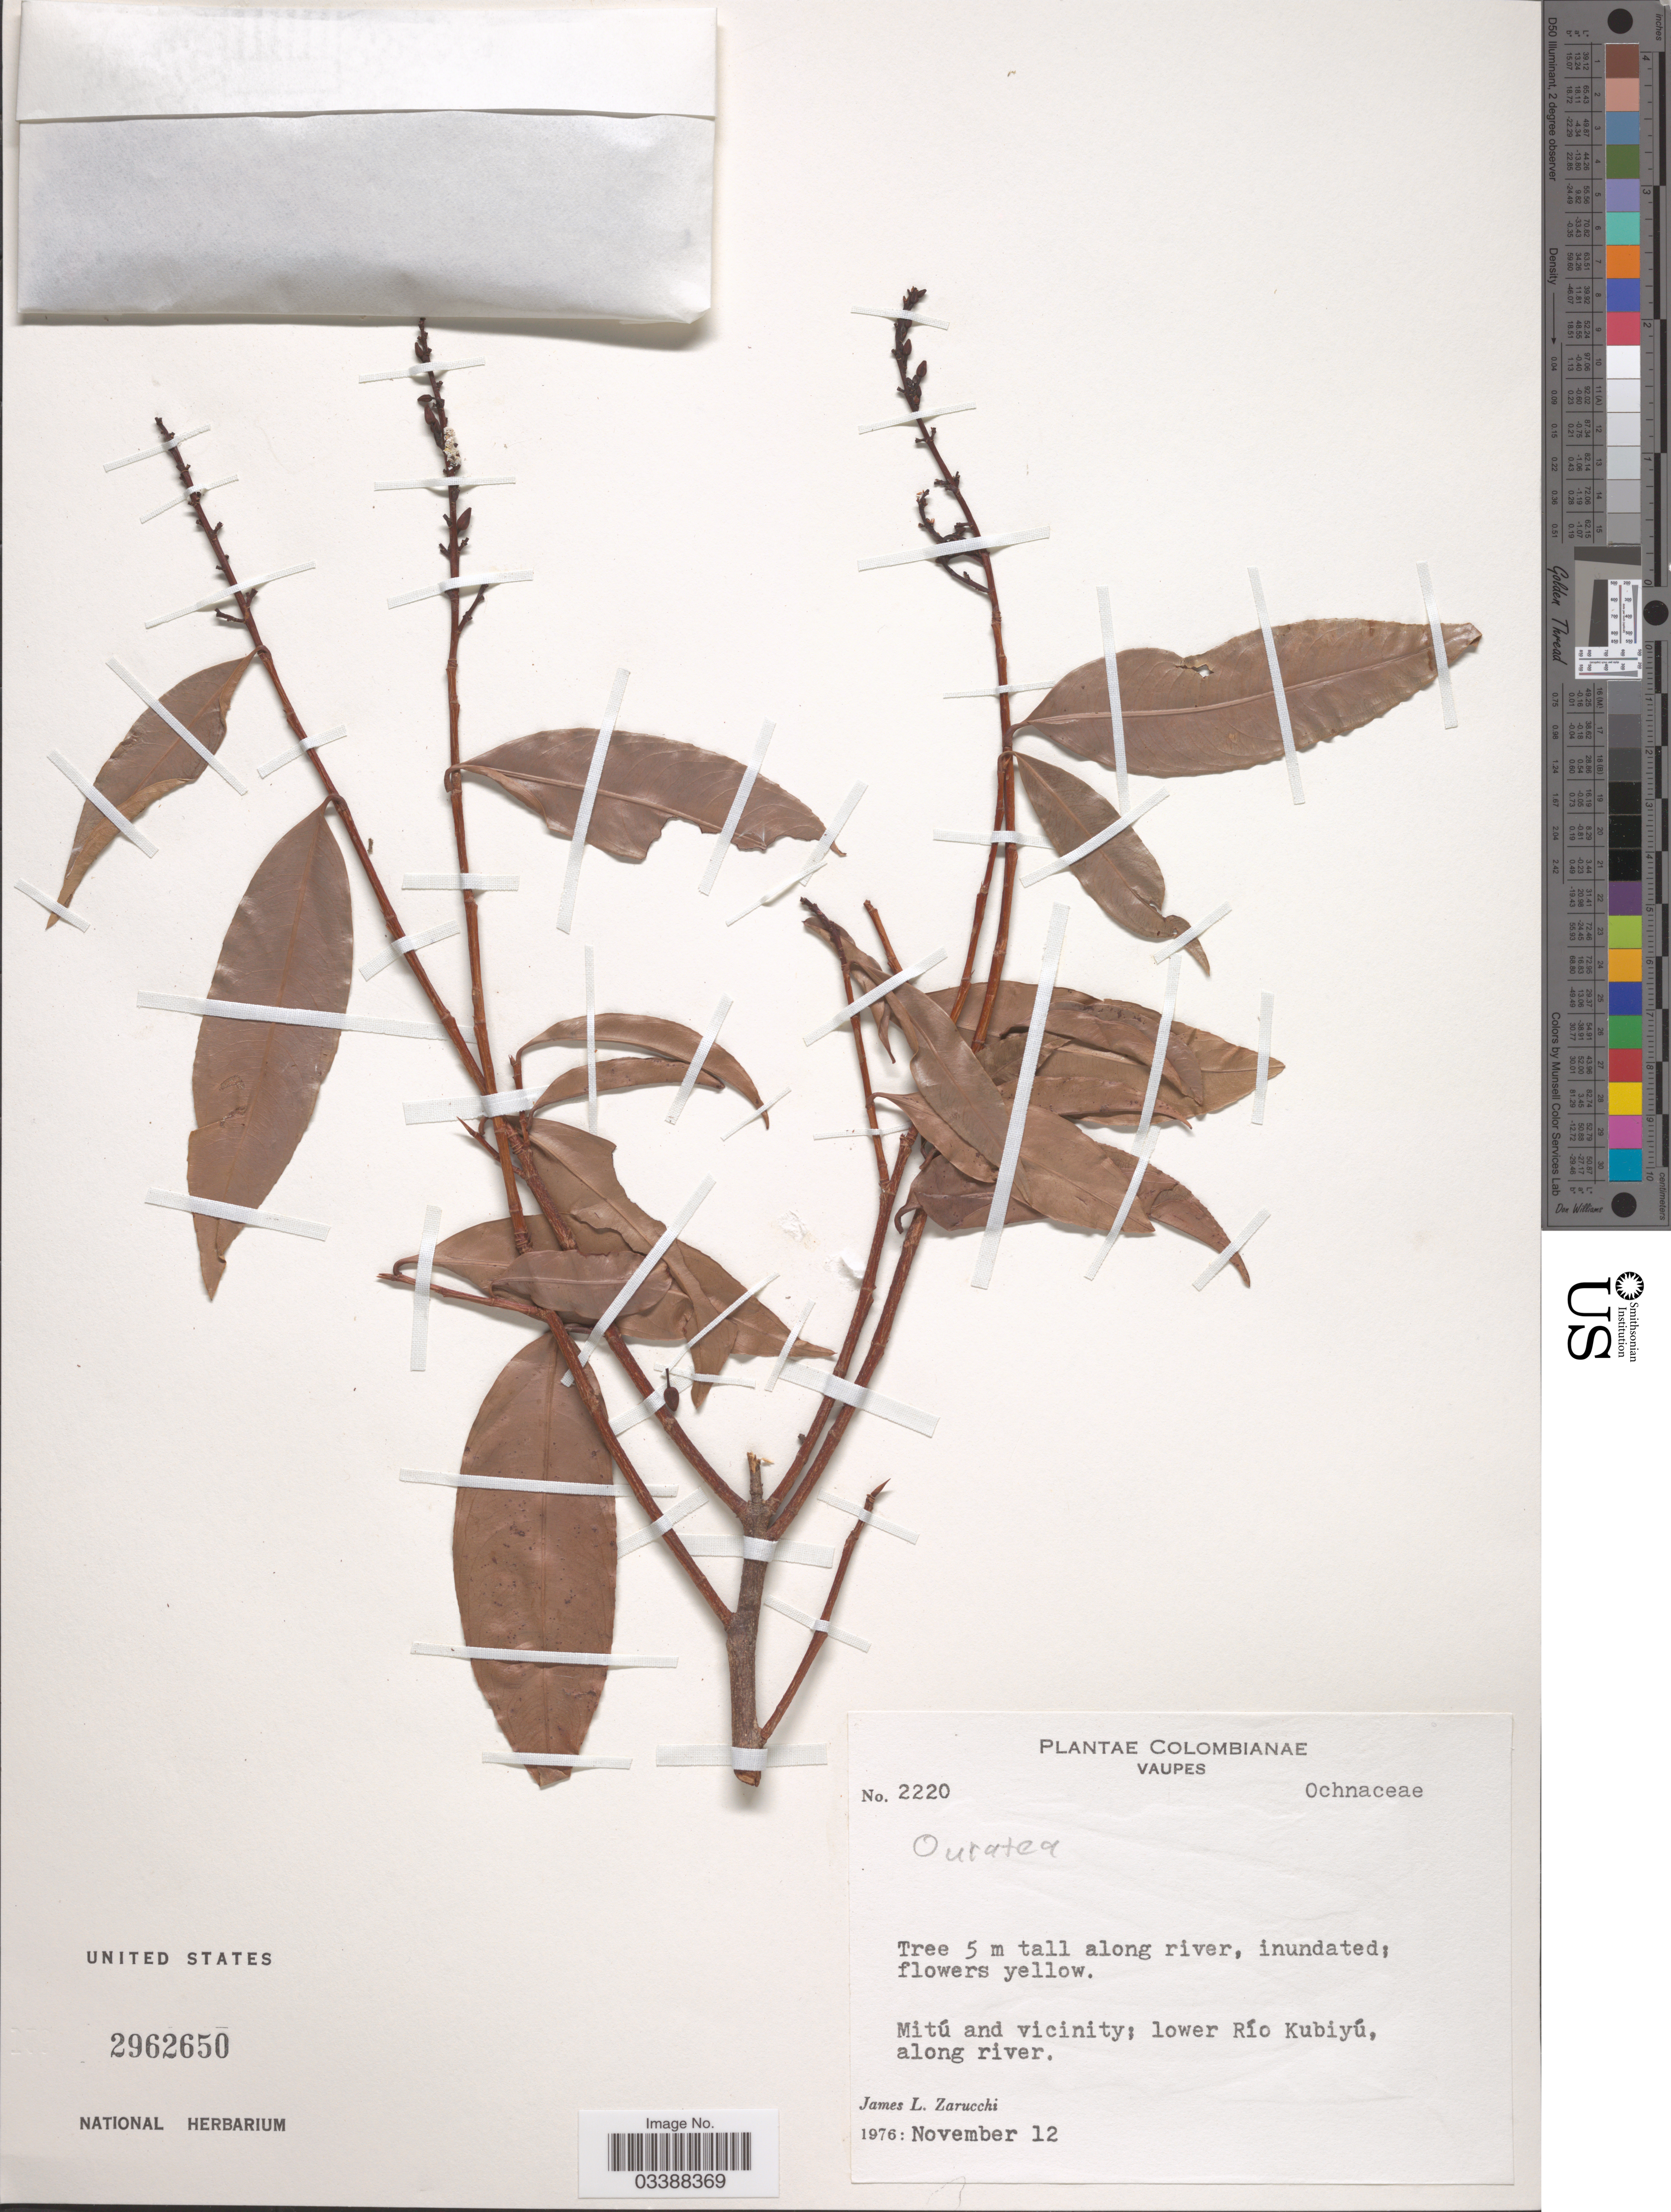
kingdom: Plantae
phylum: Tracheophyta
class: Magnoliopsida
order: Malpighiales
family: Ochnaceae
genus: Ouratea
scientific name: Ouratea sp.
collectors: J. L. Zarucchi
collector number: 2220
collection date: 1976-11-12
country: Colombia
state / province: Vaupés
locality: Mitú and vicinity; lower Río Kubiyú, along river.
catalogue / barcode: US 2962650